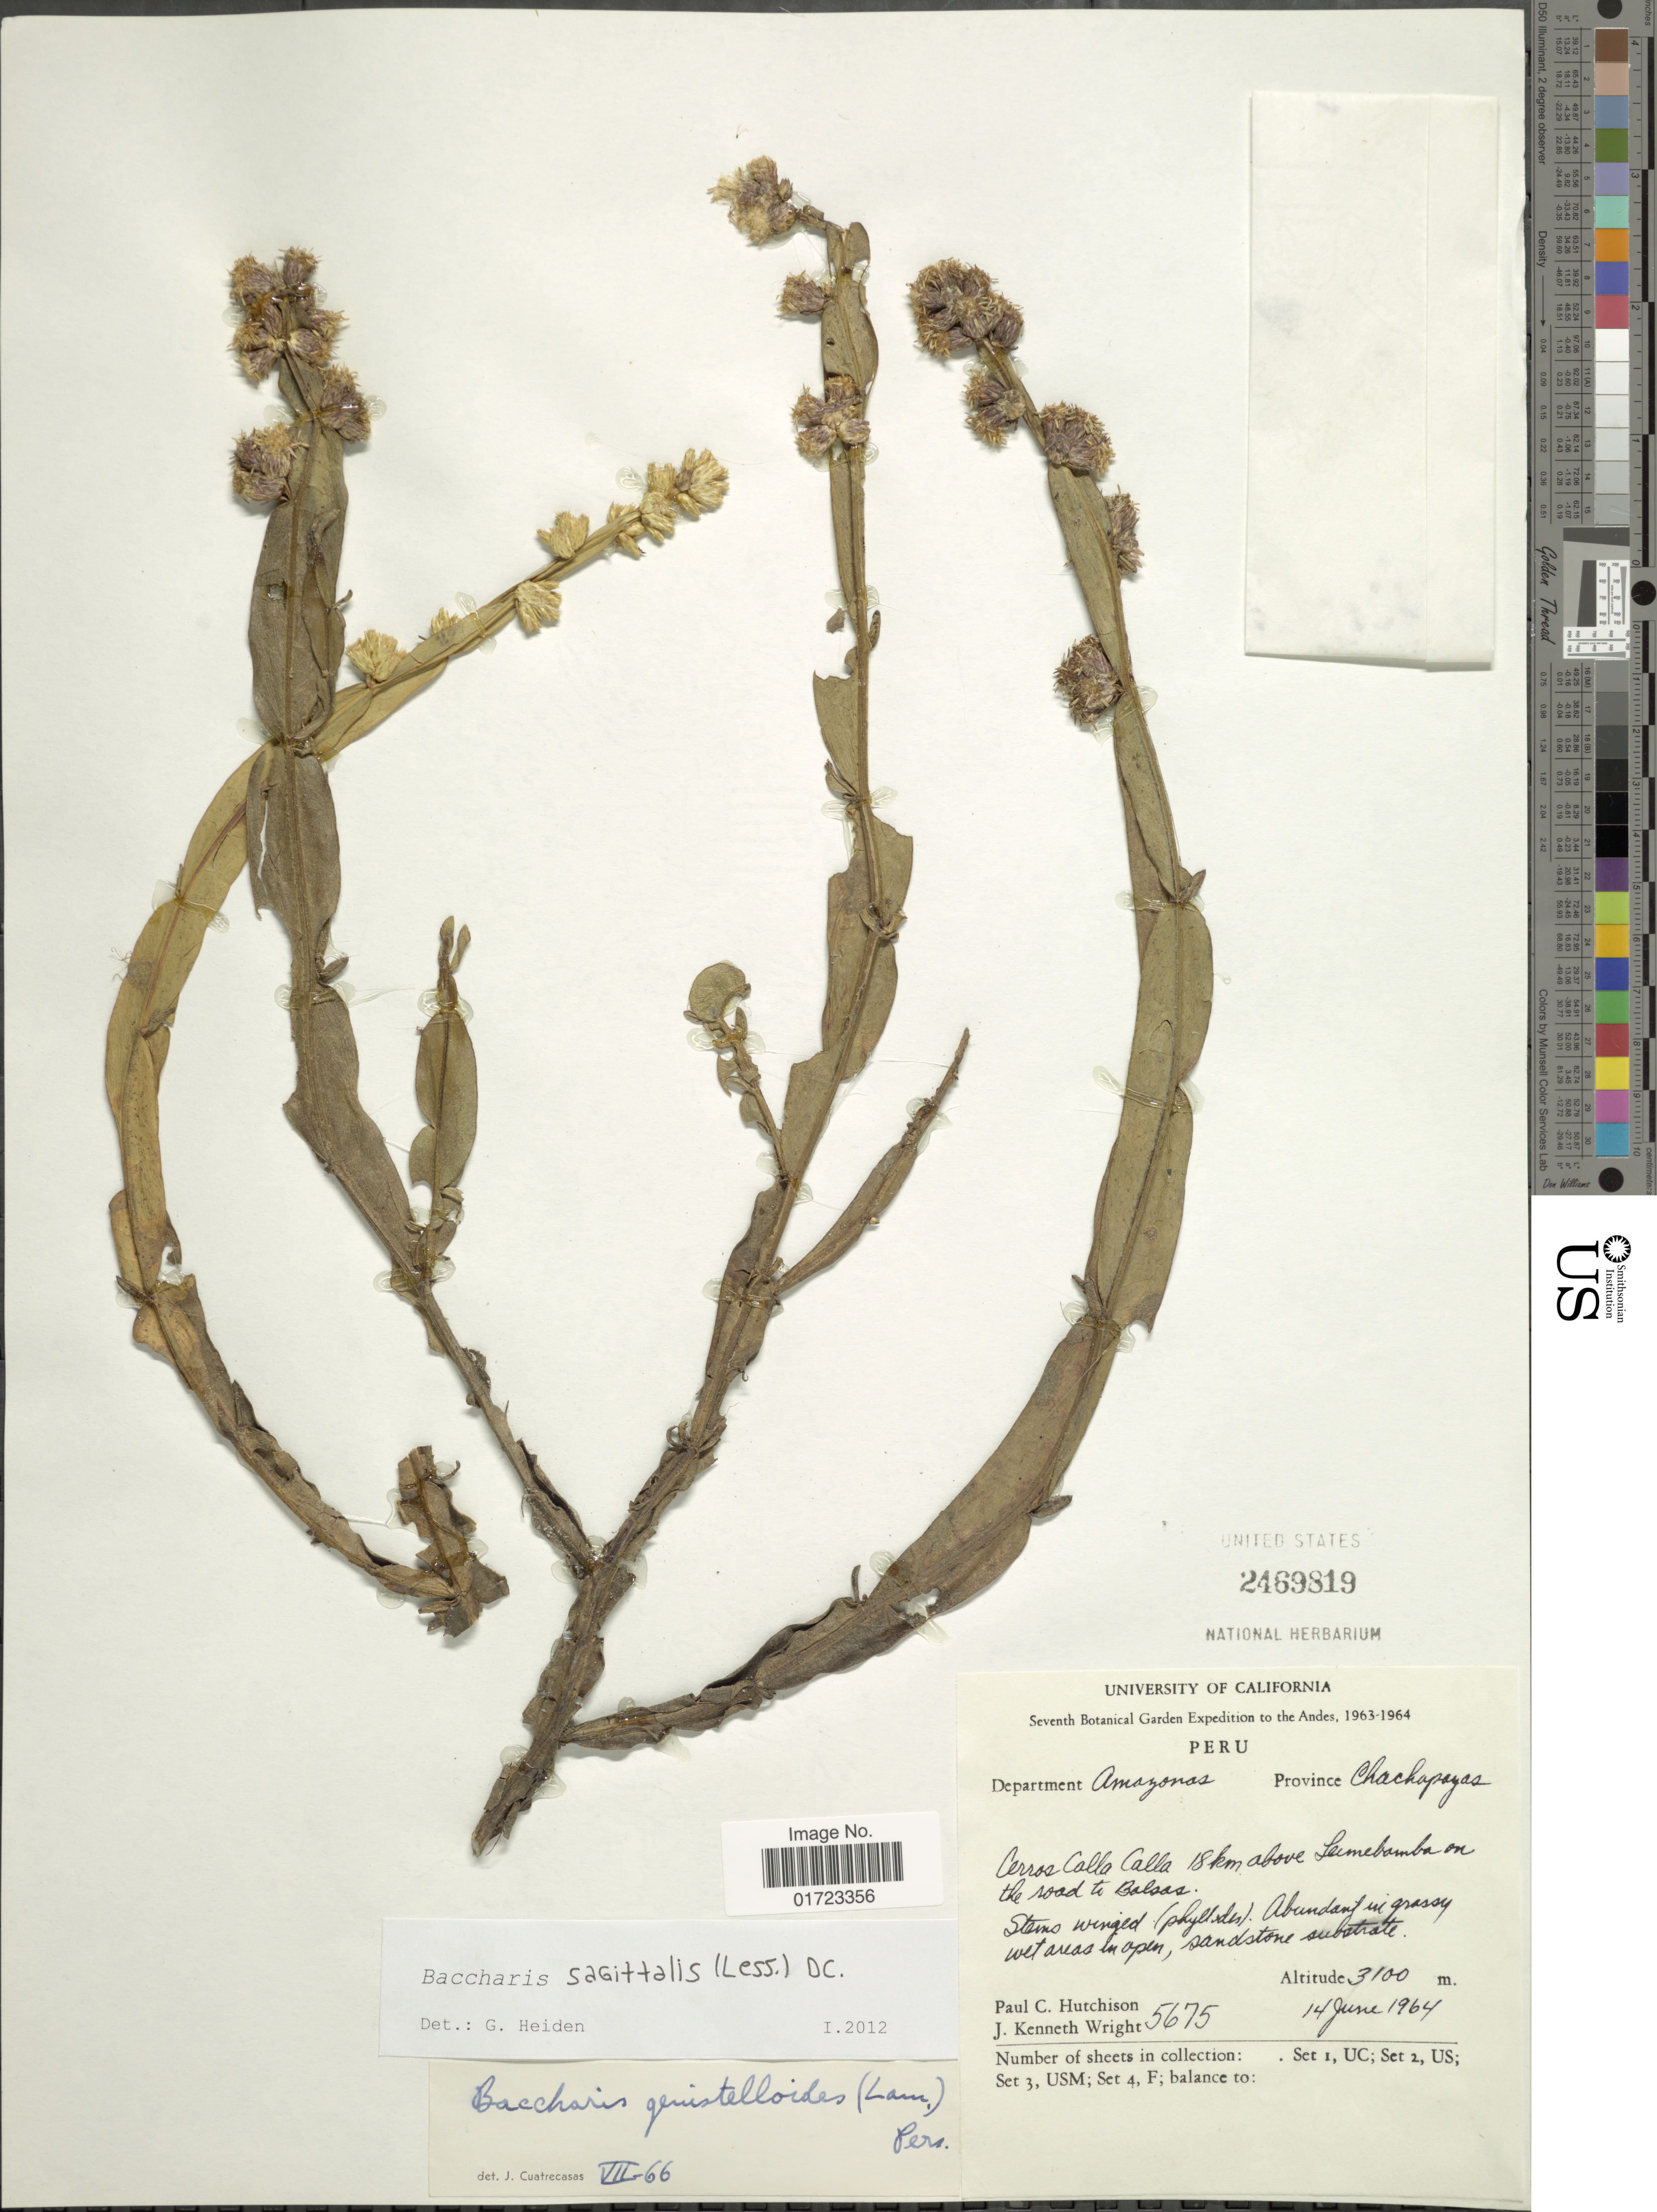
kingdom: Plantae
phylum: Tracheophyta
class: Magnoliopsida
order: Asterales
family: Asteraceae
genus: Baccharis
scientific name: Baccharis sagittalis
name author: (Less.) DC.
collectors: P. C. Hutchison & J. K. Wright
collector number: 5675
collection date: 1964-06-14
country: Peru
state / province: Amazonas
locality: Cerros Calla Calla 18 km. above Leimebamba on the road to Balsas, Province Chachapoyas, Department Amazonas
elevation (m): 3100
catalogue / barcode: US 2469819